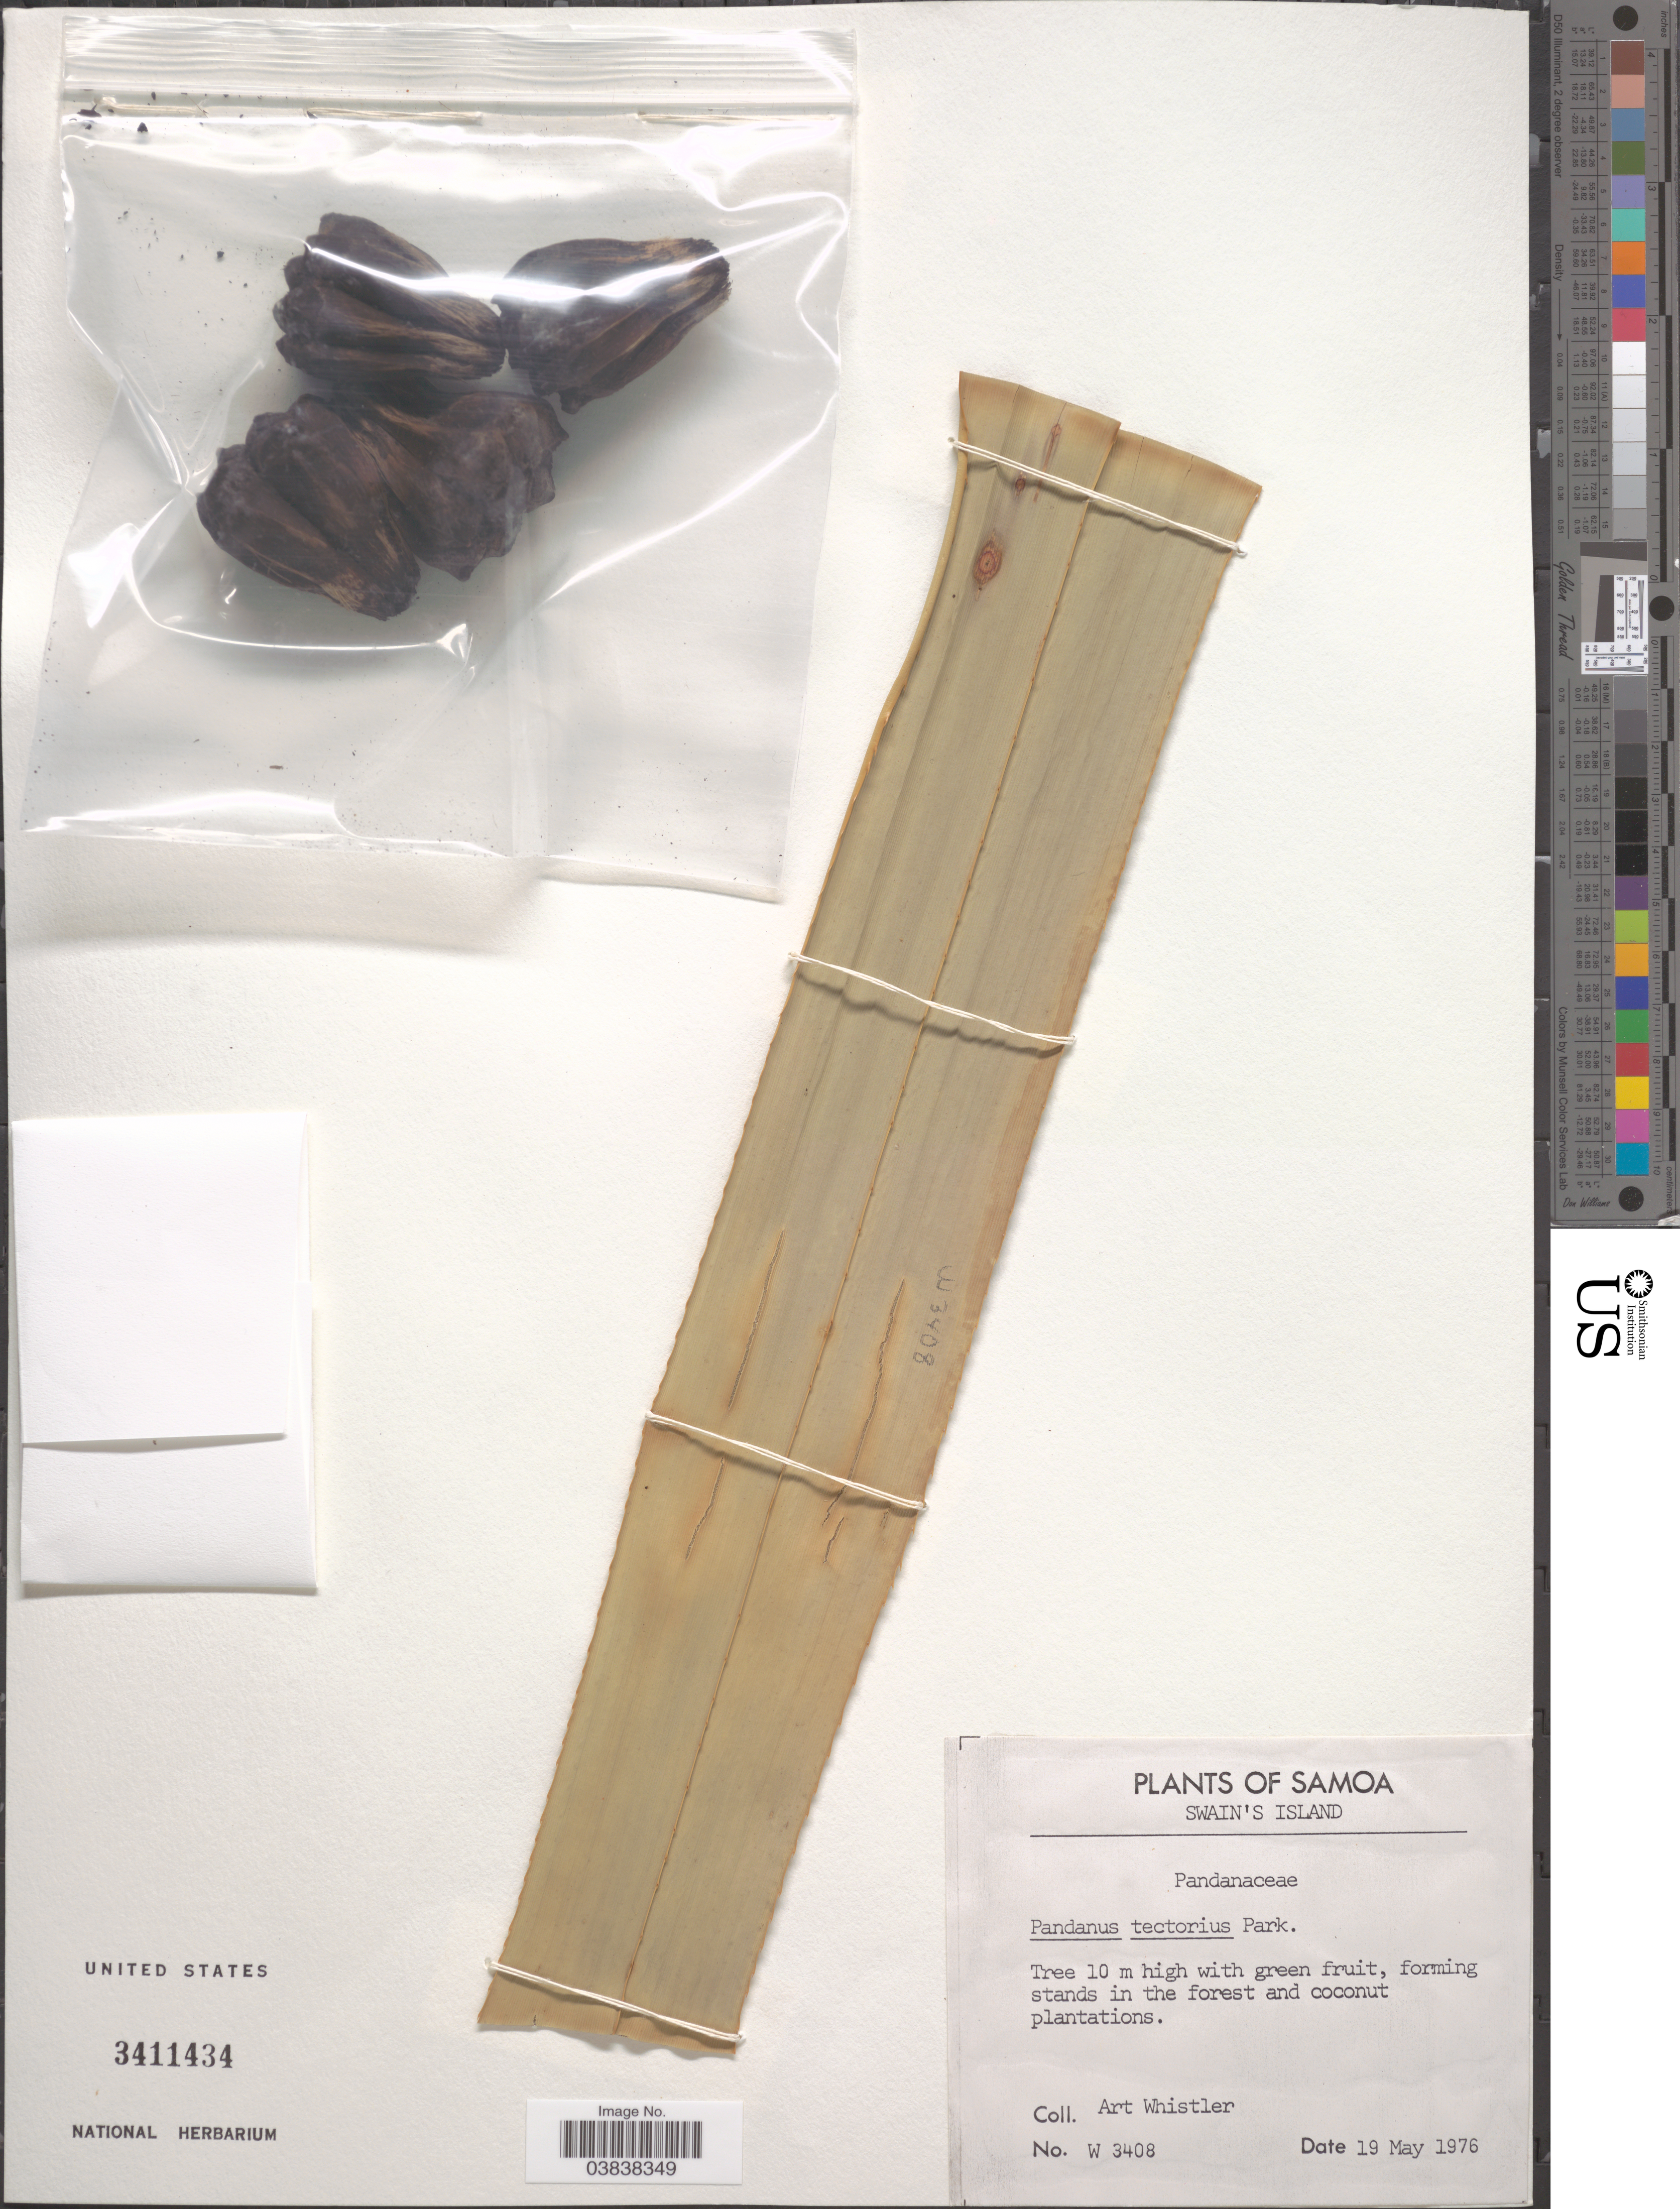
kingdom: Plantae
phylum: Tracheophyta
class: Liliopsida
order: Pandanales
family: Pandanaceae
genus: Pandanus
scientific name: Pandanus tectorius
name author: Parkinson ex DuRoi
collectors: A. Whistler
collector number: W3408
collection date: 1976-05-19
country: American Samoa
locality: Samoa. Swain's Island.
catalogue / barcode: US 3411434